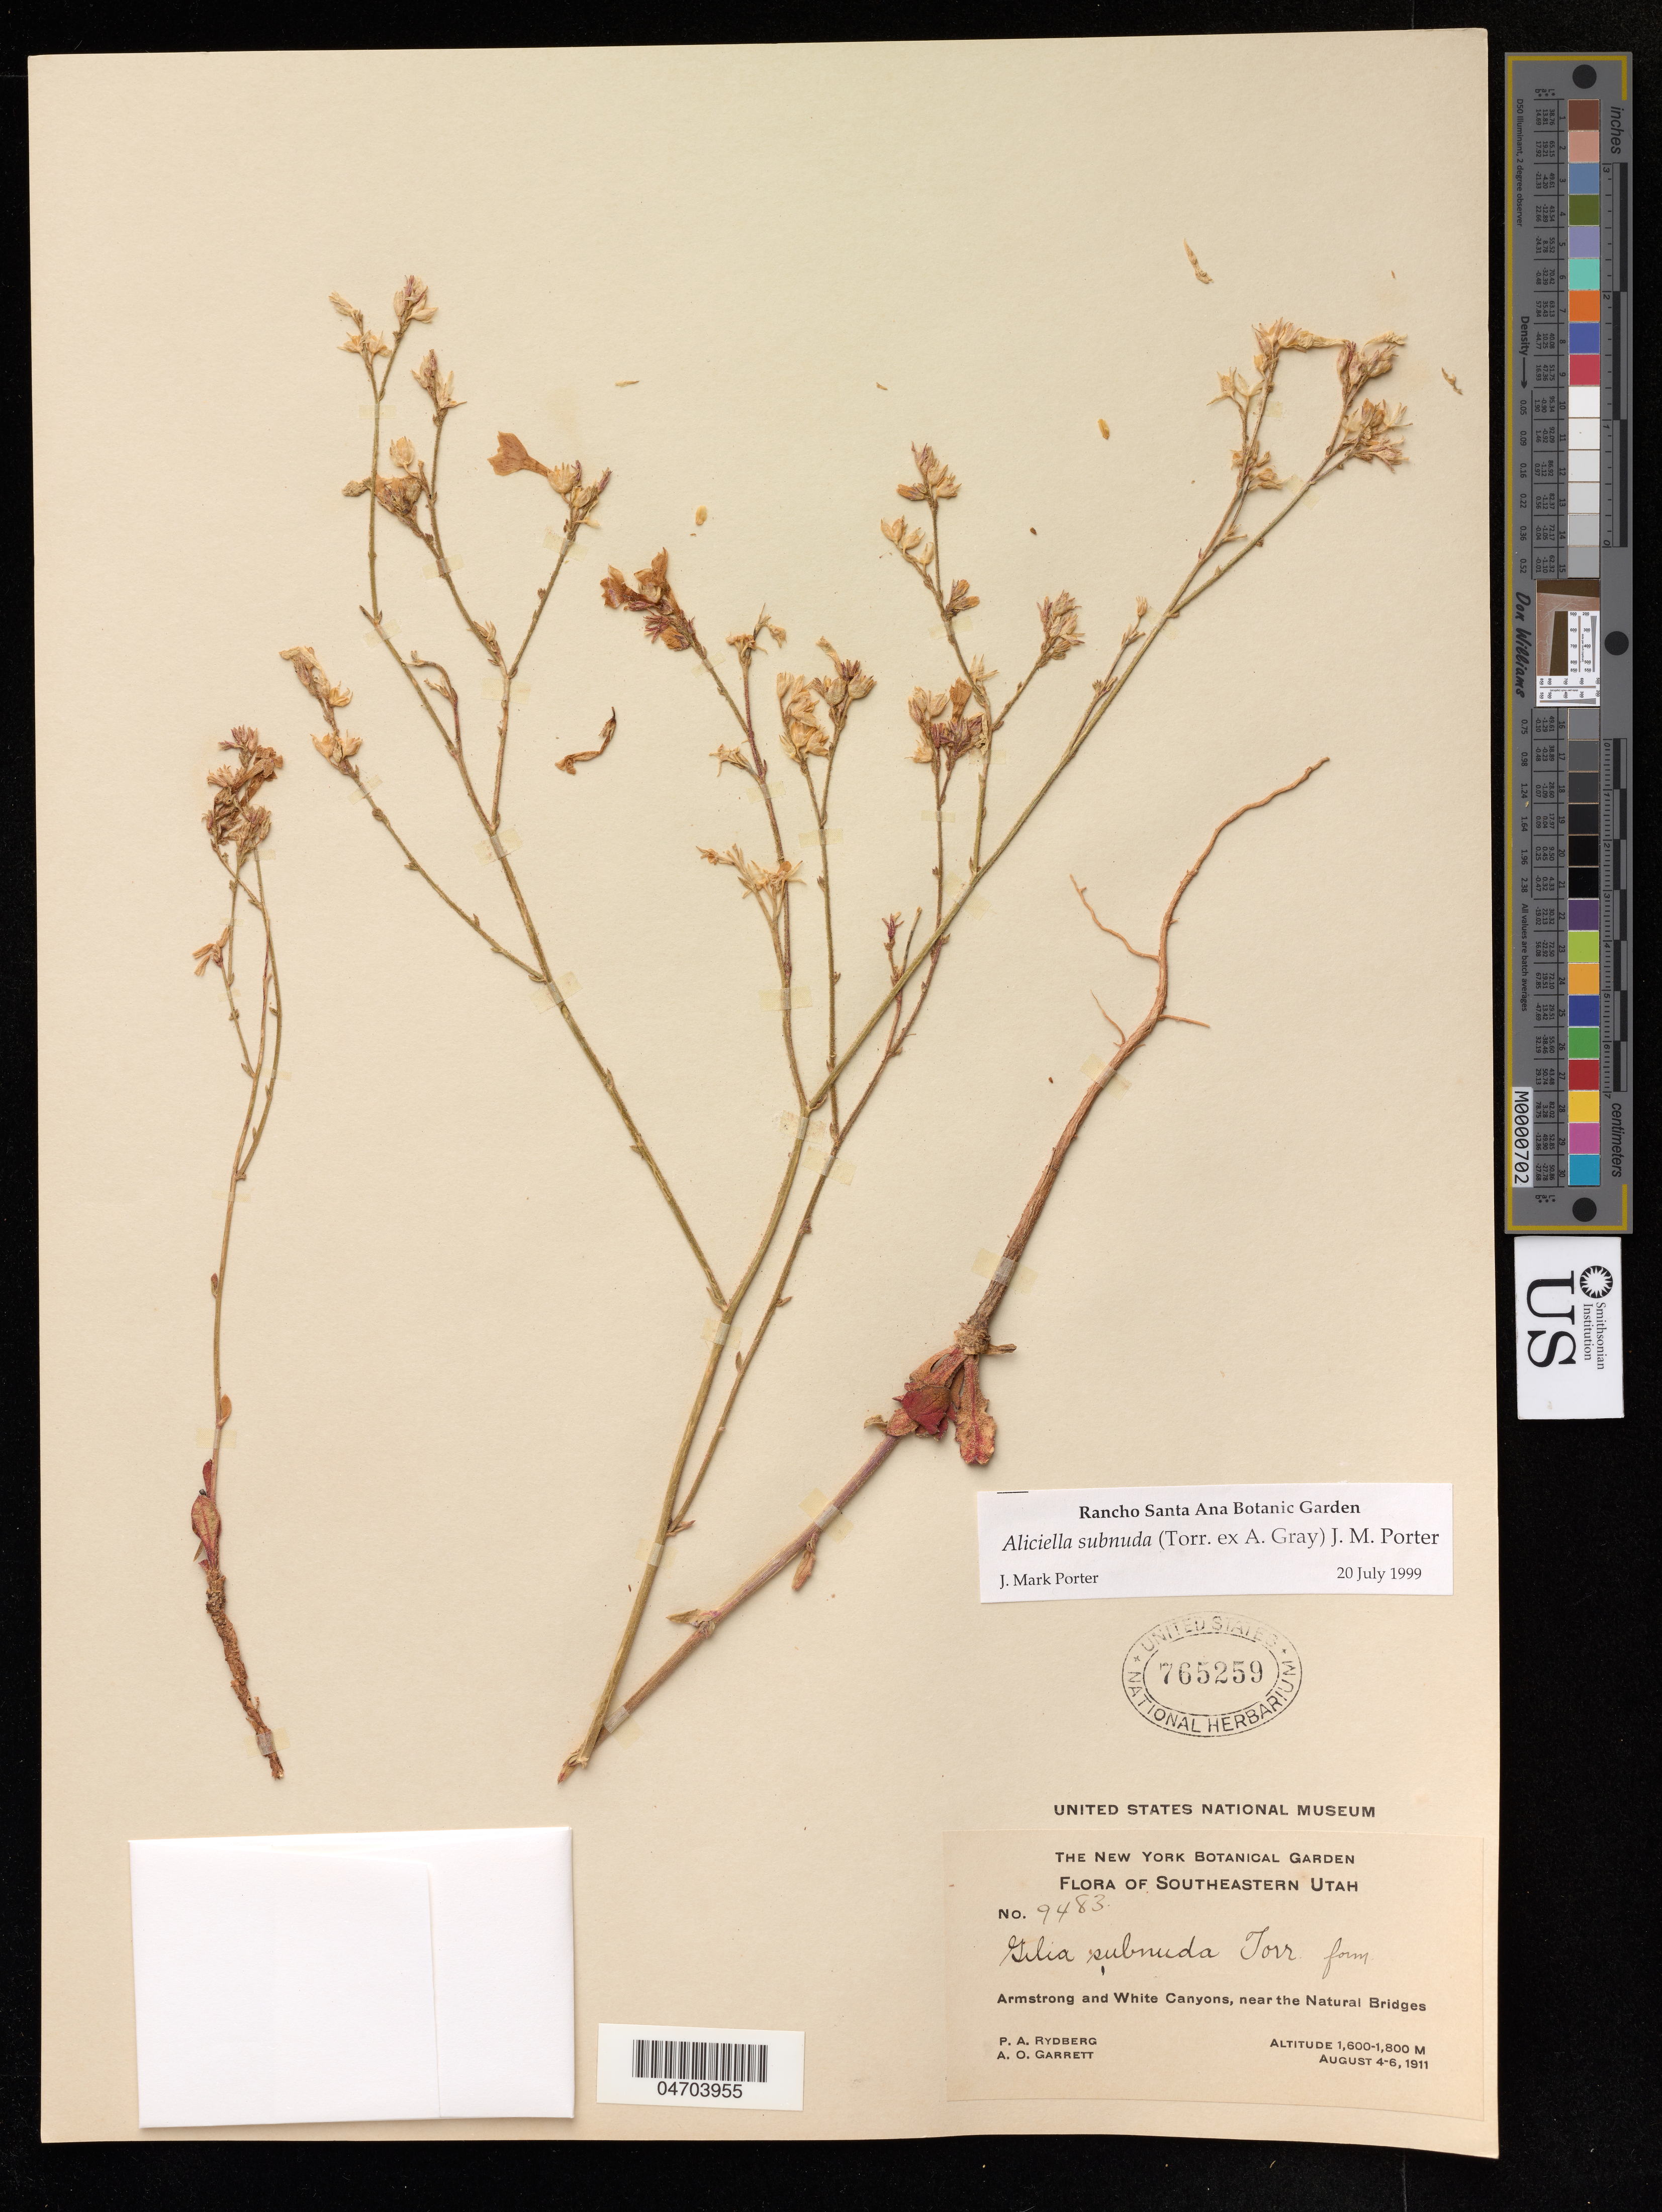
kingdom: Plantae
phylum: Tracheophyta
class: Magnoliopsida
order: Ericales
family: Polemoniaceae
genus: Aliciella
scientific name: Aliciella subnuda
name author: (Torr. ex A. Gray) J.M. Porter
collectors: P. A. Rydberg & A. O. Garrett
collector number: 9483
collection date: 1911-08-04/1911-08-06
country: United States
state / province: Utah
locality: Southern Utah. Armstrong and White Canyons, near the Natural Bridges.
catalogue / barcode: US 765259